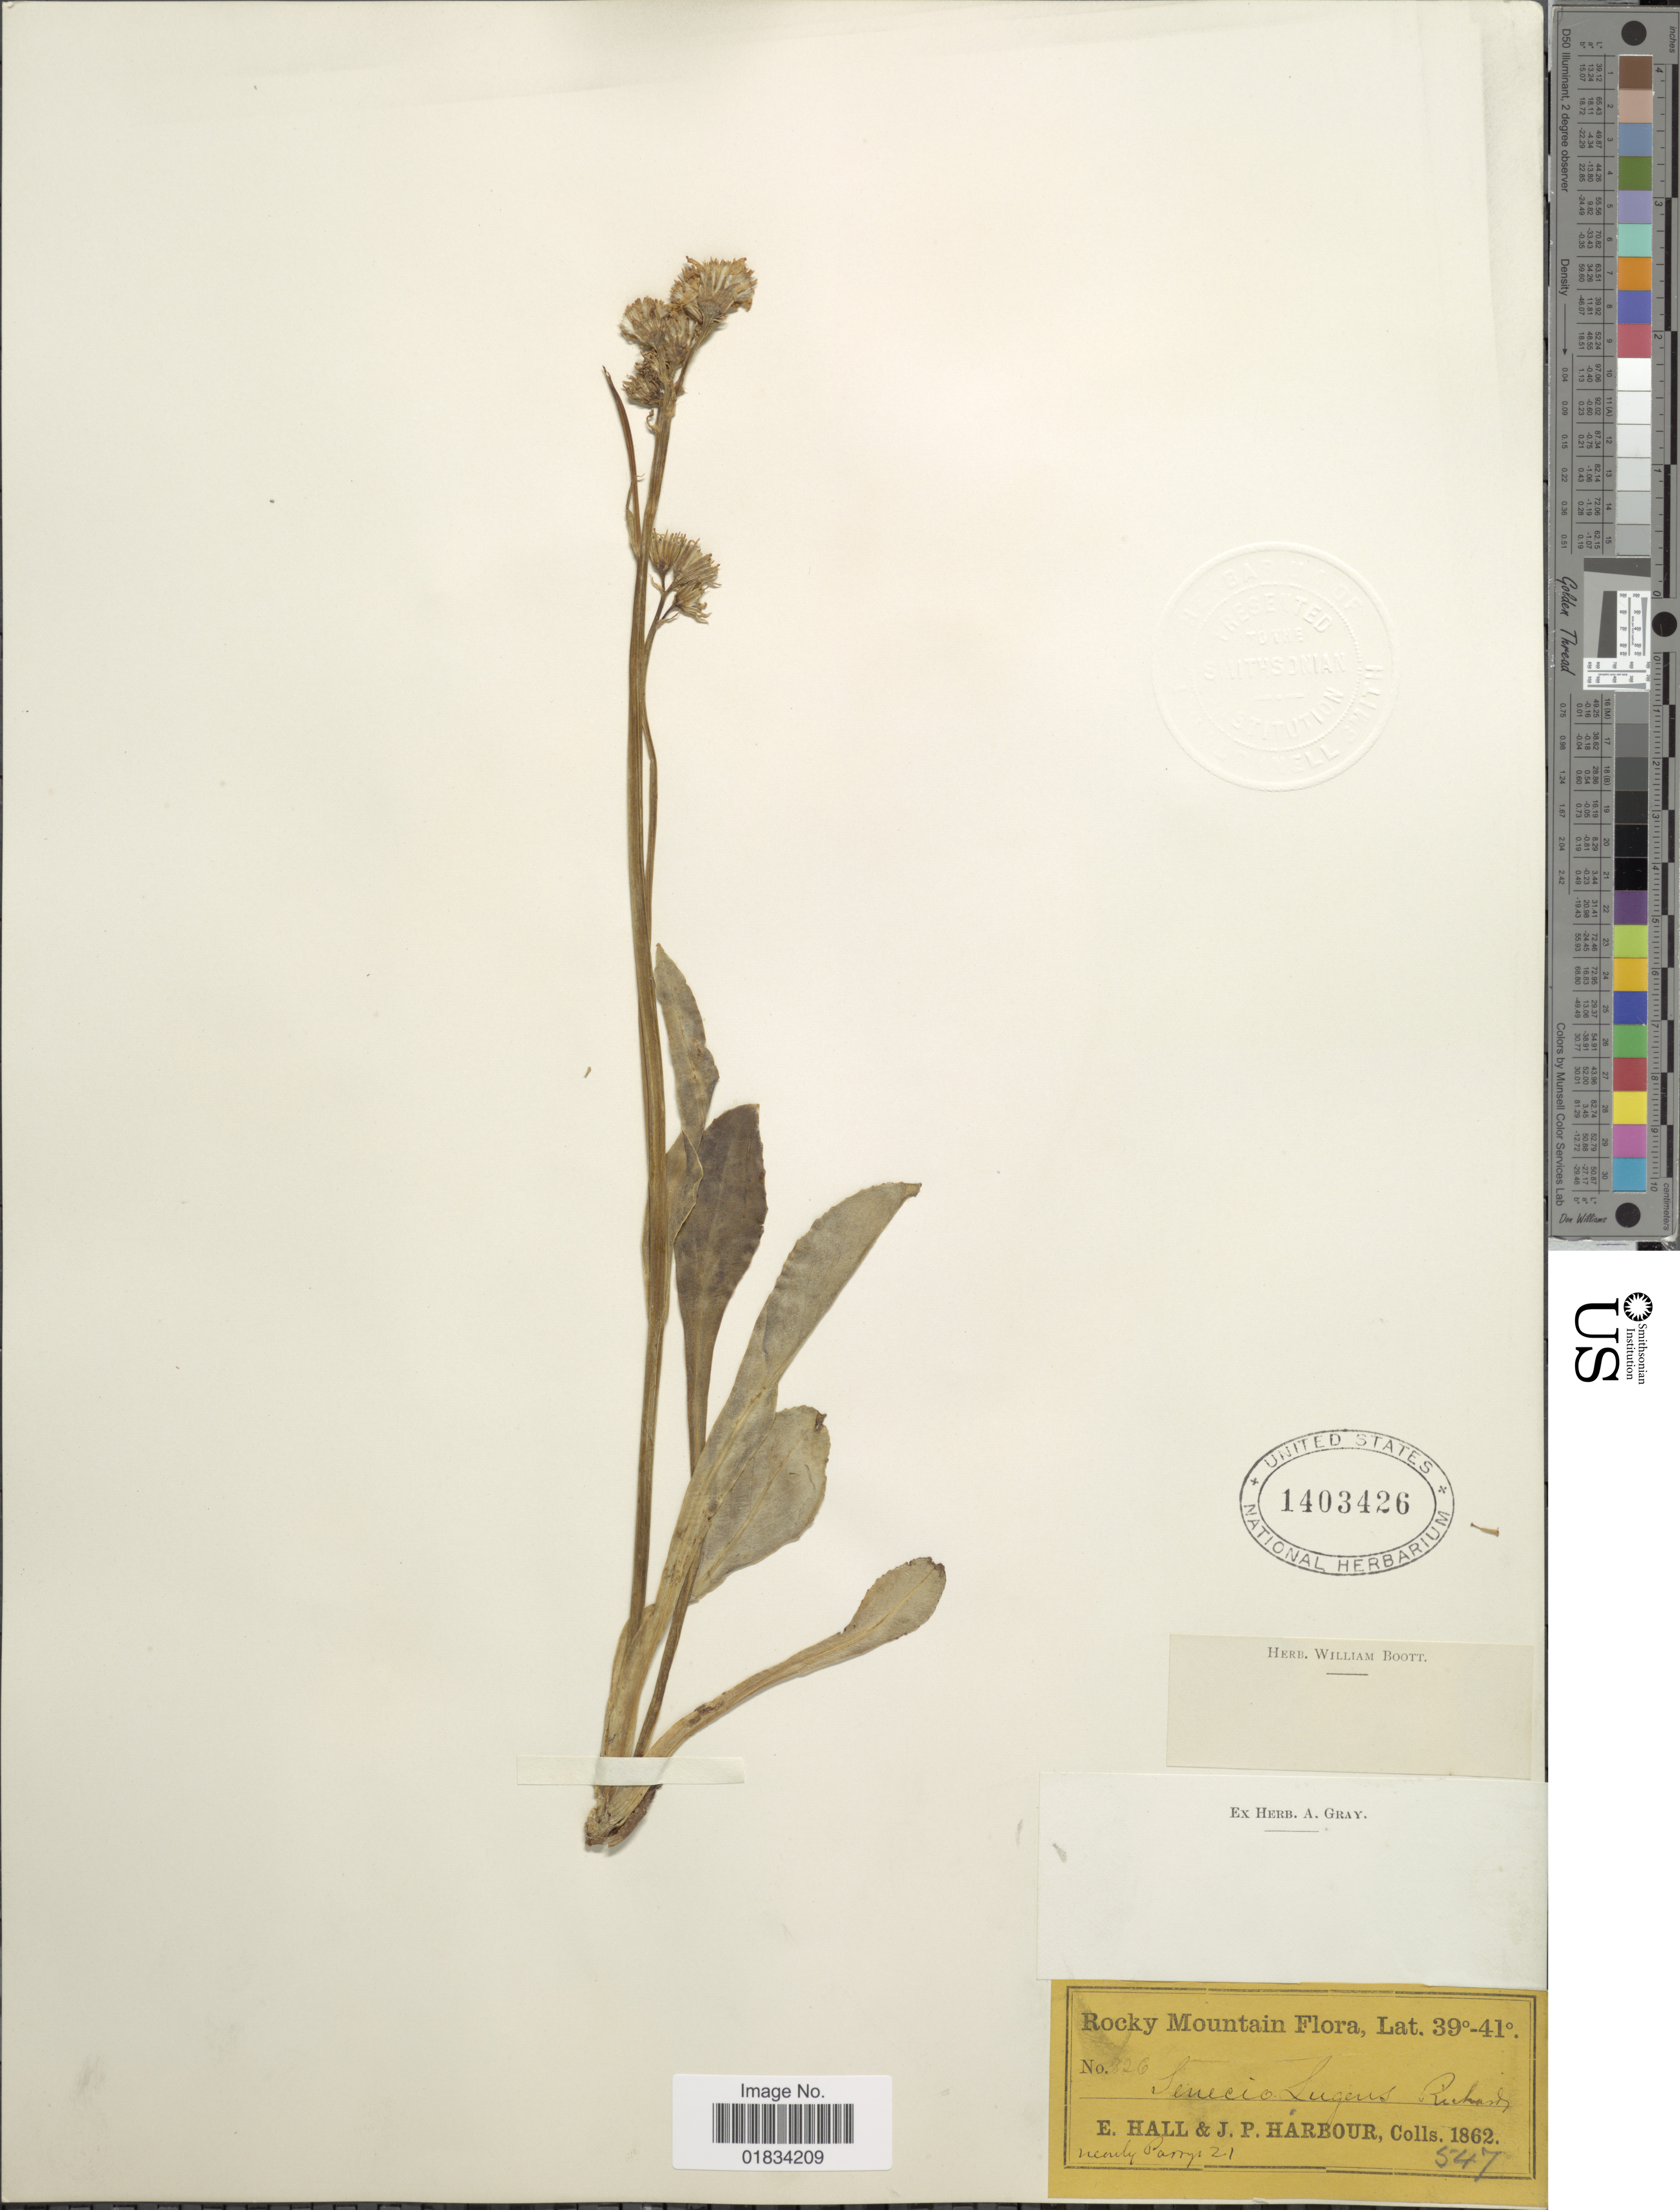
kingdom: Plantae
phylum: Tracheophyta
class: Magnoliopsida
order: Asterales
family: Asteraceae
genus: Senecio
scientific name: Senecio integerrimus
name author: Nutt.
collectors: E. Hall & J. Harbour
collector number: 326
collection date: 1862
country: United States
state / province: Colorado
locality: Rocky Mtns. nearly Parrys 21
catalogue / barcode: US 1403426